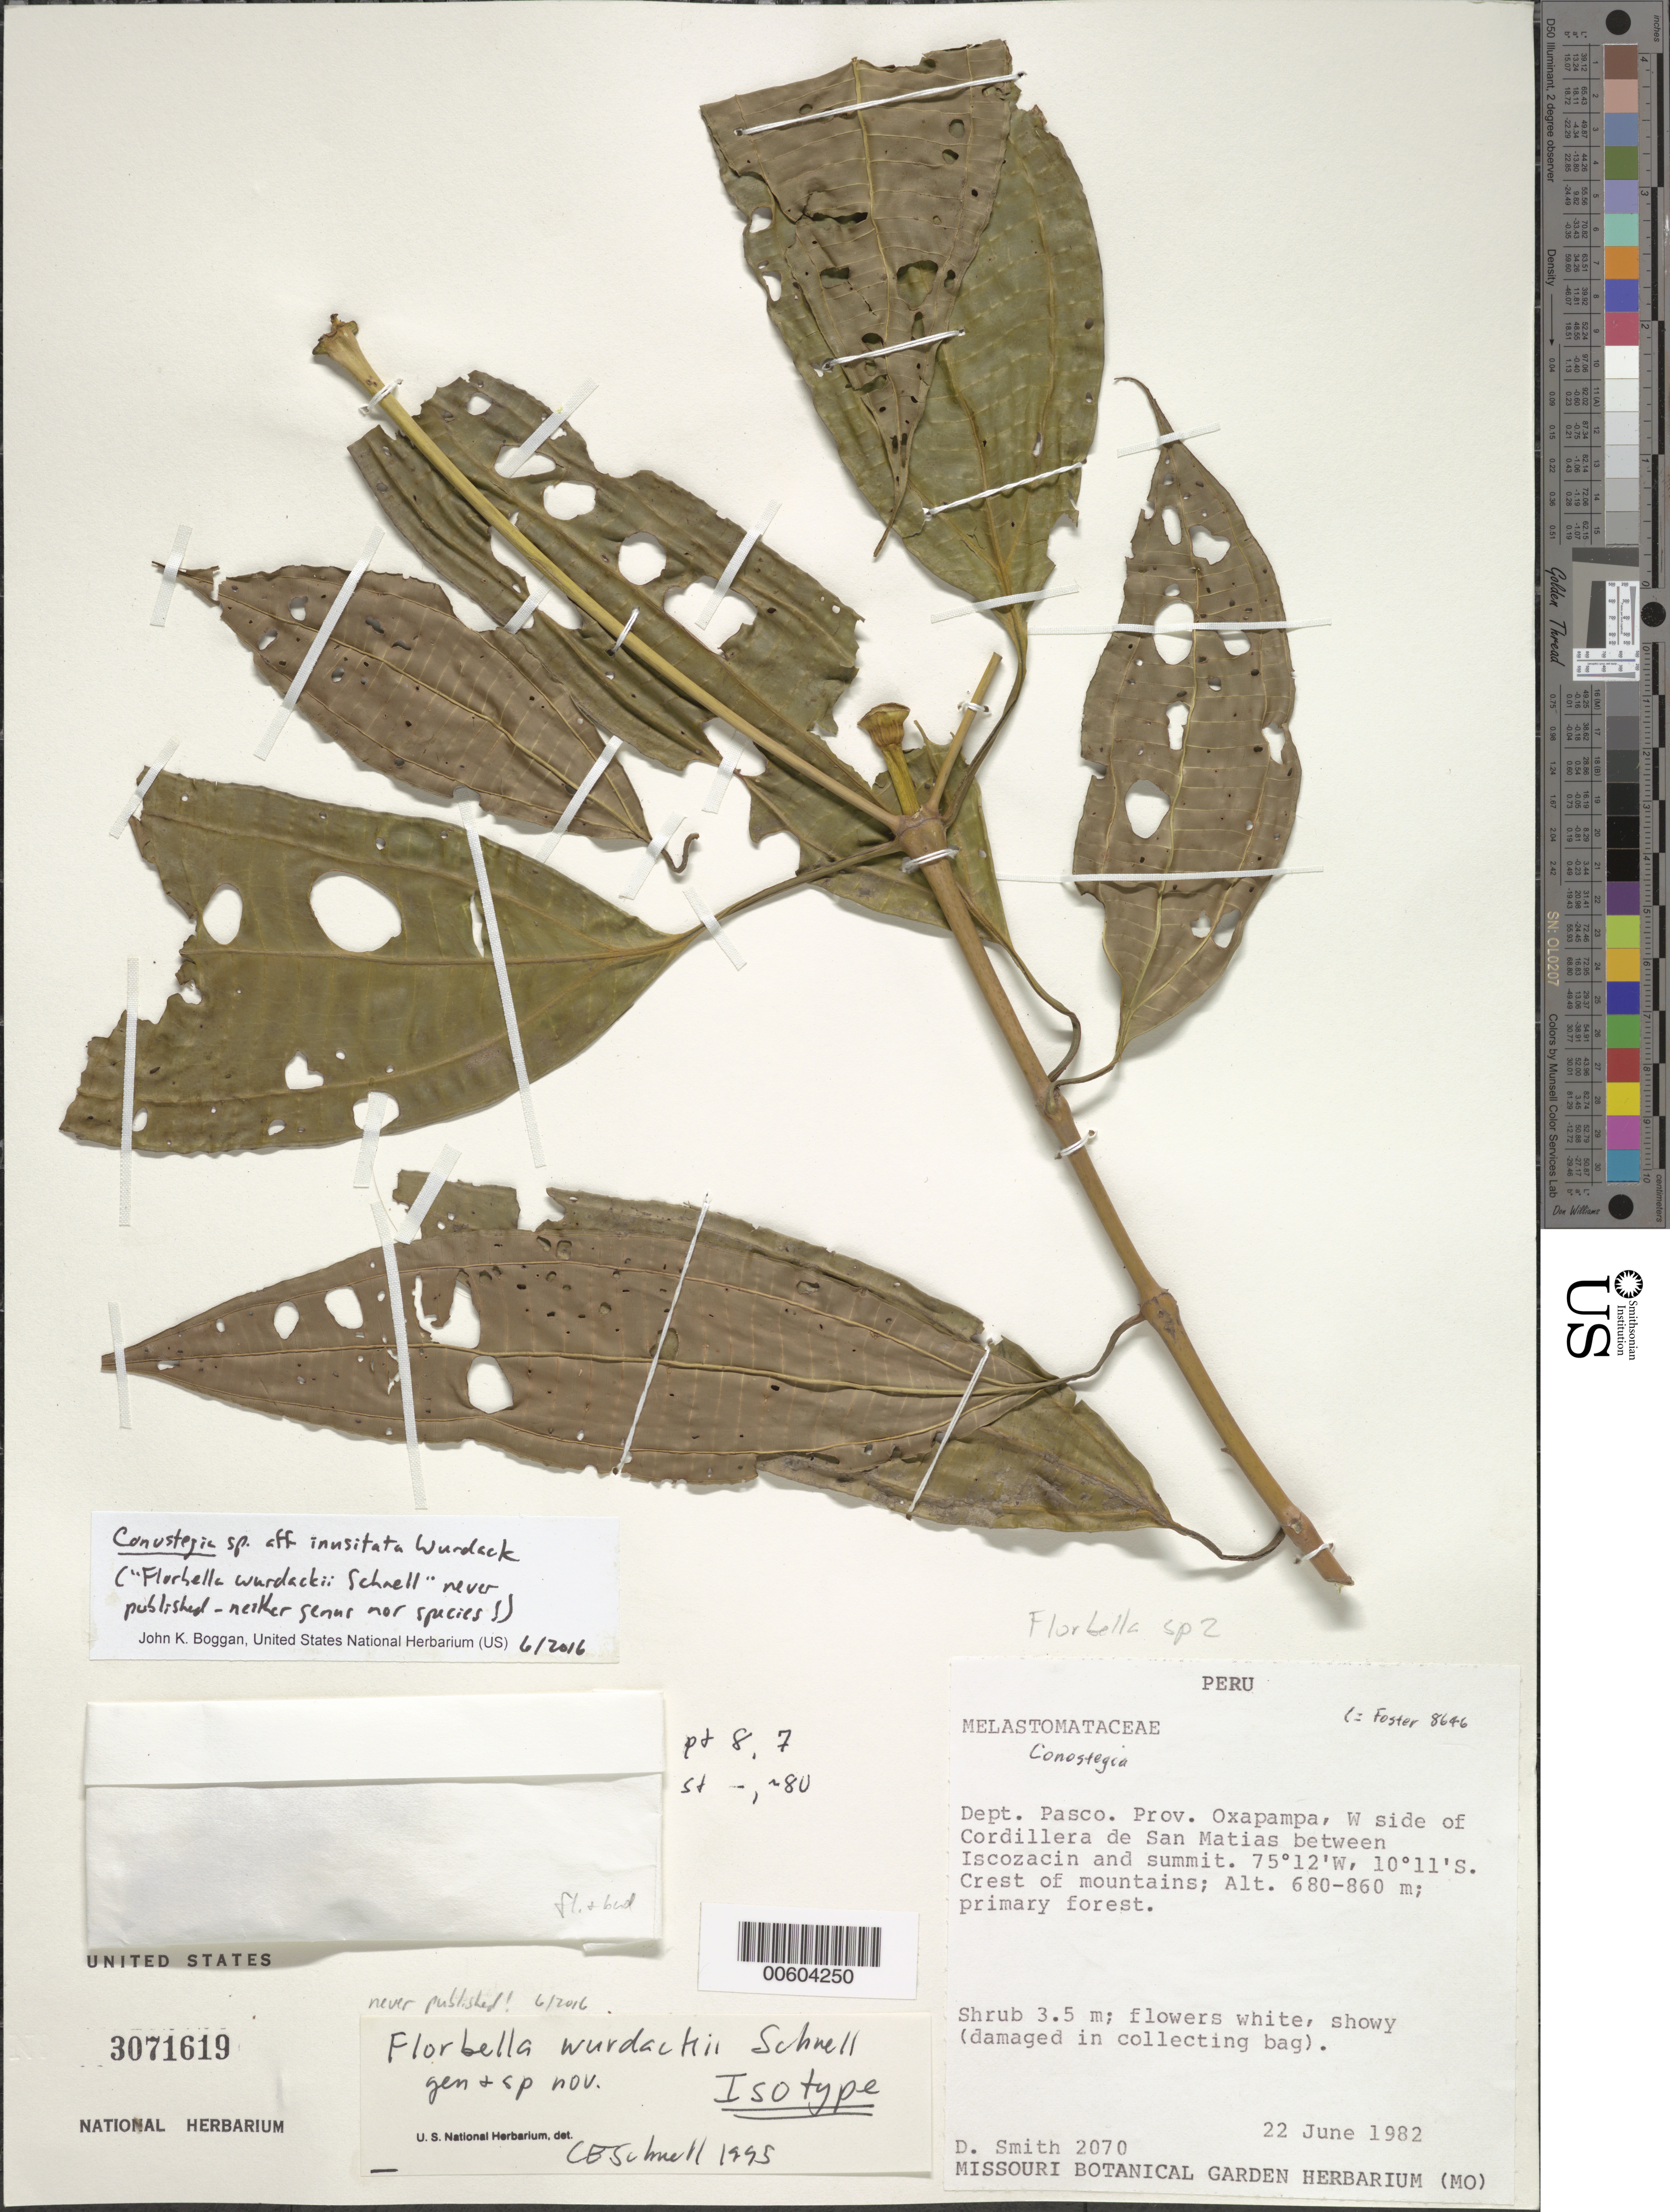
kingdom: Plantae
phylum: Tracheophyta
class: Magnoliopsida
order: Myrtales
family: Melastomataceae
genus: Miconia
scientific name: Miconia florbella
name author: C.E. Schnell ex Michelang. & R. Goldenb.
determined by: Michelangeli, F. A.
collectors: D. Smith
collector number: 2070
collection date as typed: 22 Jun 1982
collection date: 1982-06-22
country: Peru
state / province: Pasco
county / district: Oxapampa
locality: W side of Cordillera de San Matias between Iscozacin & summit, crest of mountains.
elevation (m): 680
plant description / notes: Annotated by C.E. Schnell (1995) as isotype of "Florbella wurdackii Schnell"; ined. name published in thesis only, not validated as of June 2016 (neither genus nor species) and specimen returned to main herbarium.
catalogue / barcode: US 3071619